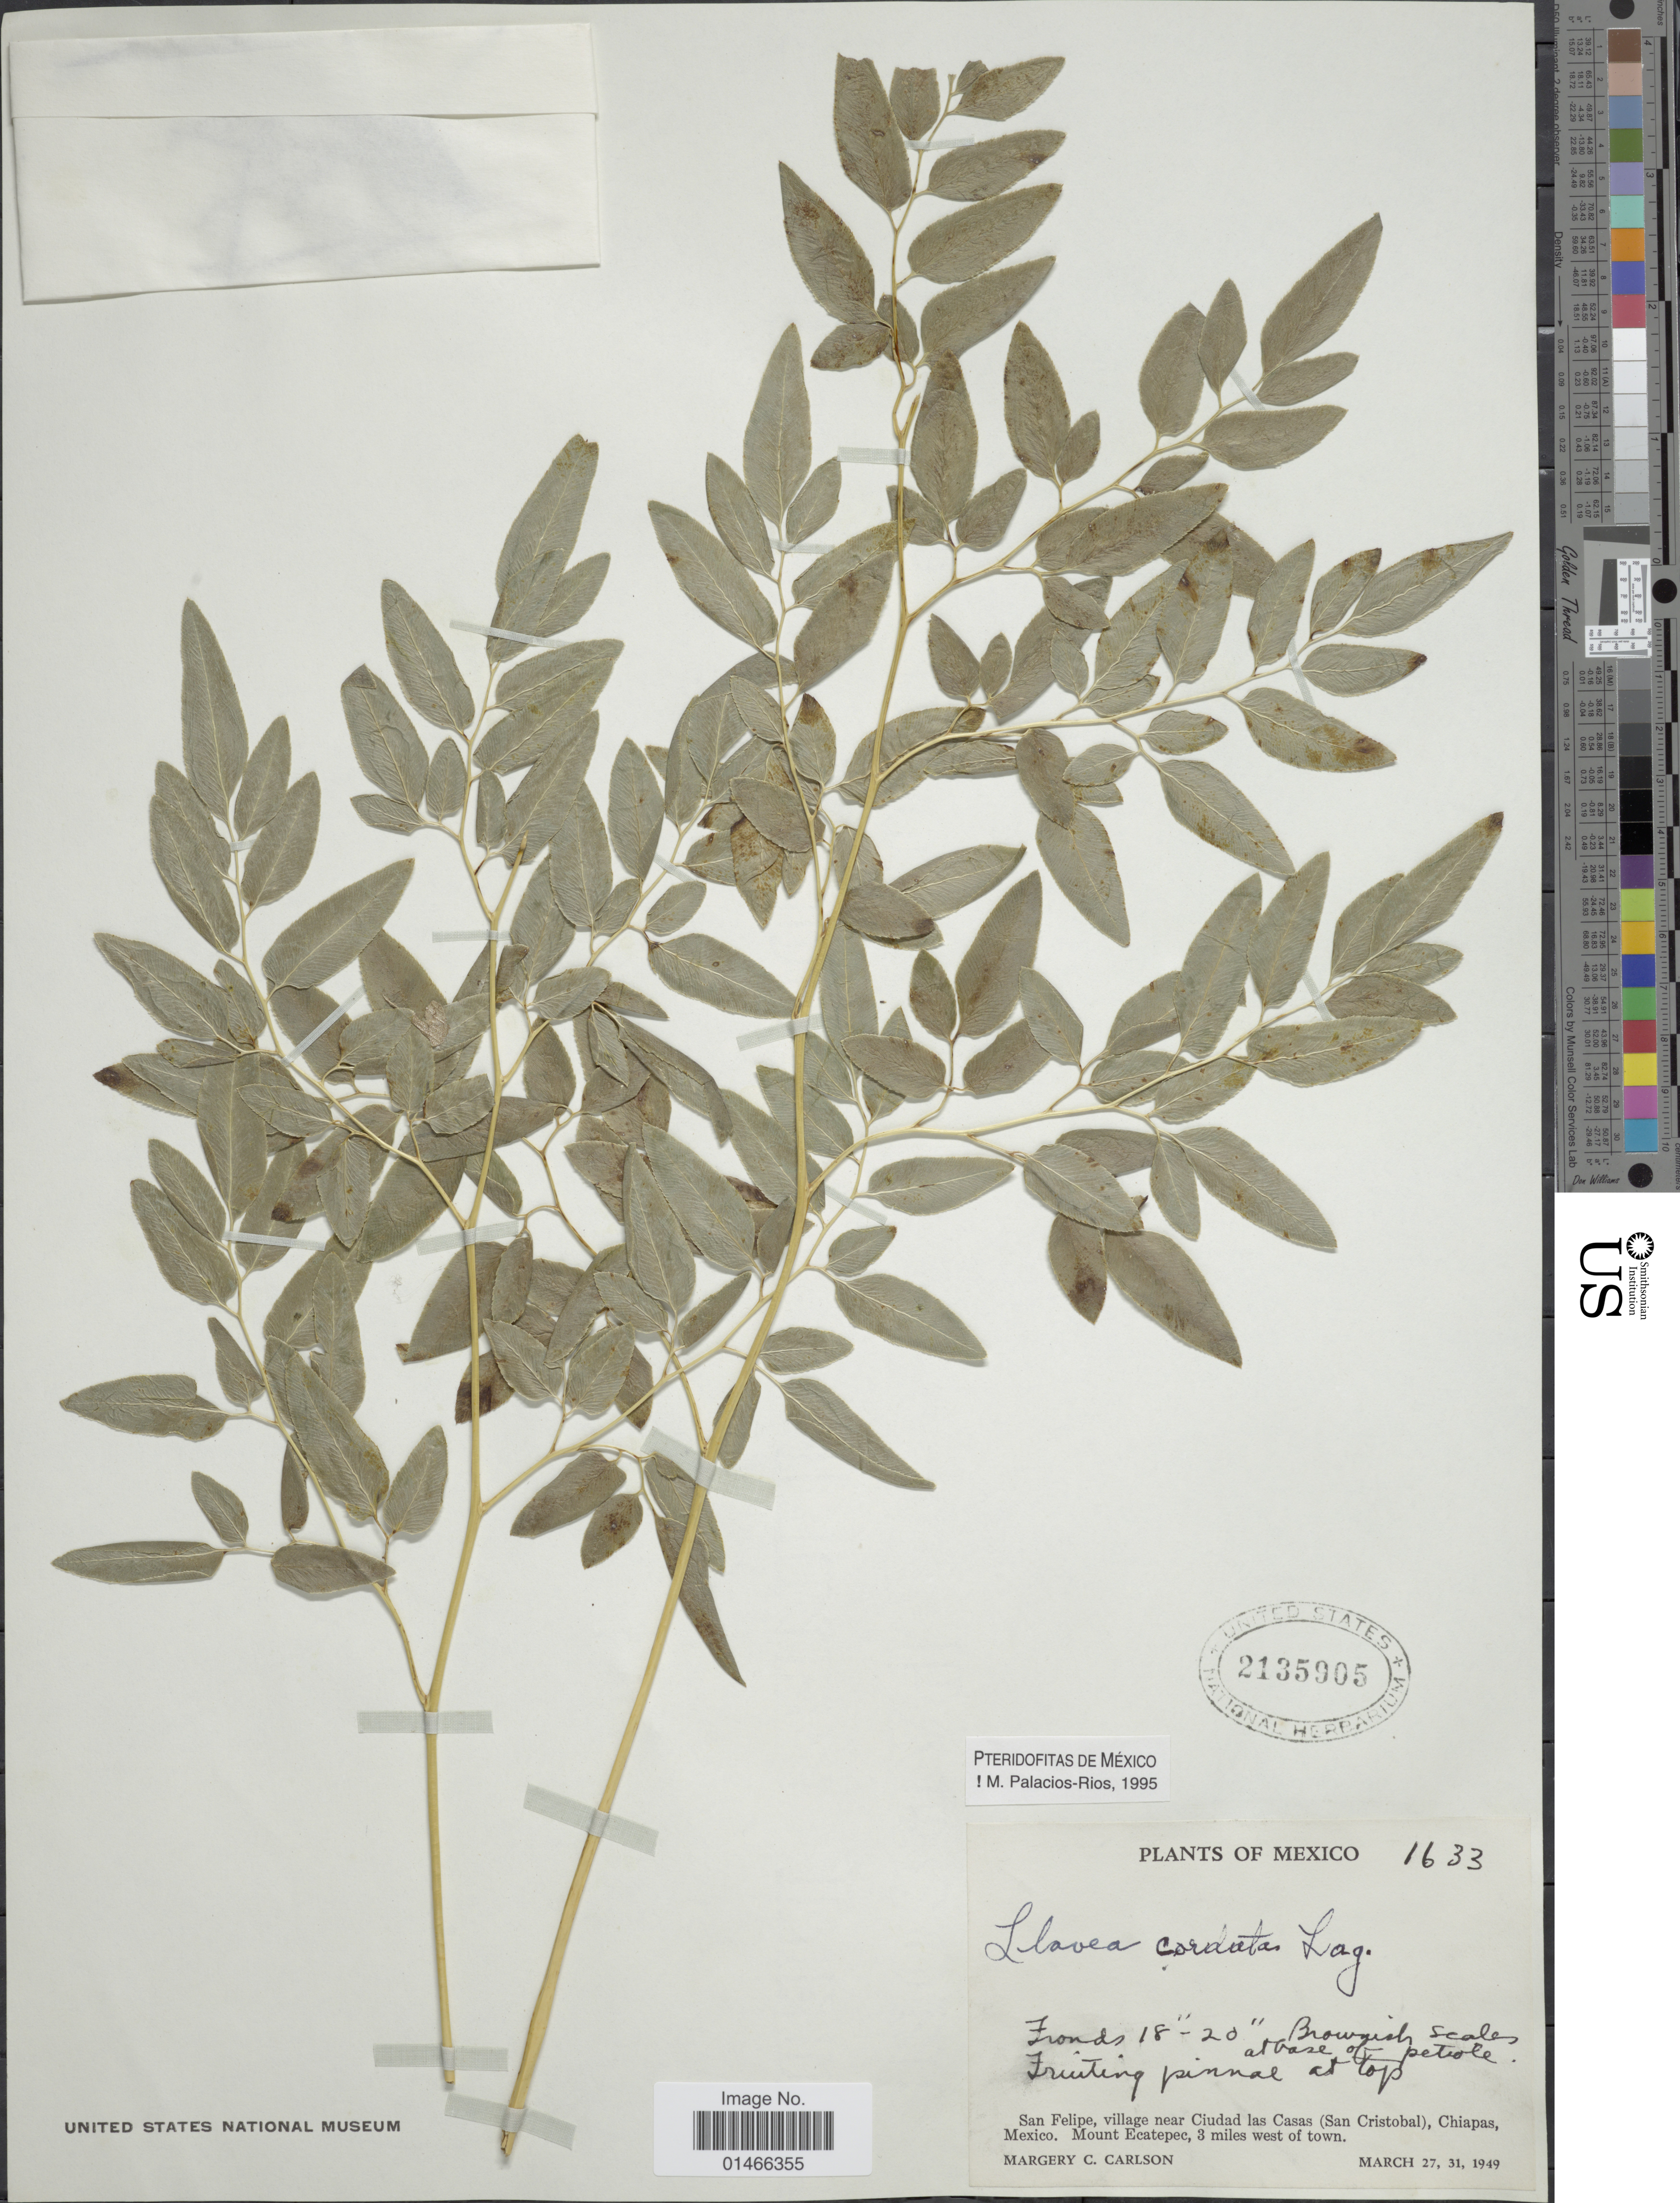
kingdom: Plantae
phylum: Tracheophyta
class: Polypodiopsida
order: Polypodiales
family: Pteridaceae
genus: Llavea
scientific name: Llavea cordifolia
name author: Lag.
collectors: M. C. Carlson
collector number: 1633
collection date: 1949-03-27/1949-03-31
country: Mexico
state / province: Chiapas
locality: San Felipe, village near Ciudad las Casas (San Cristobal), Chiapas. Mount Ecatepec, 3 miles west of town.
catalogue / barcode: US 2135905